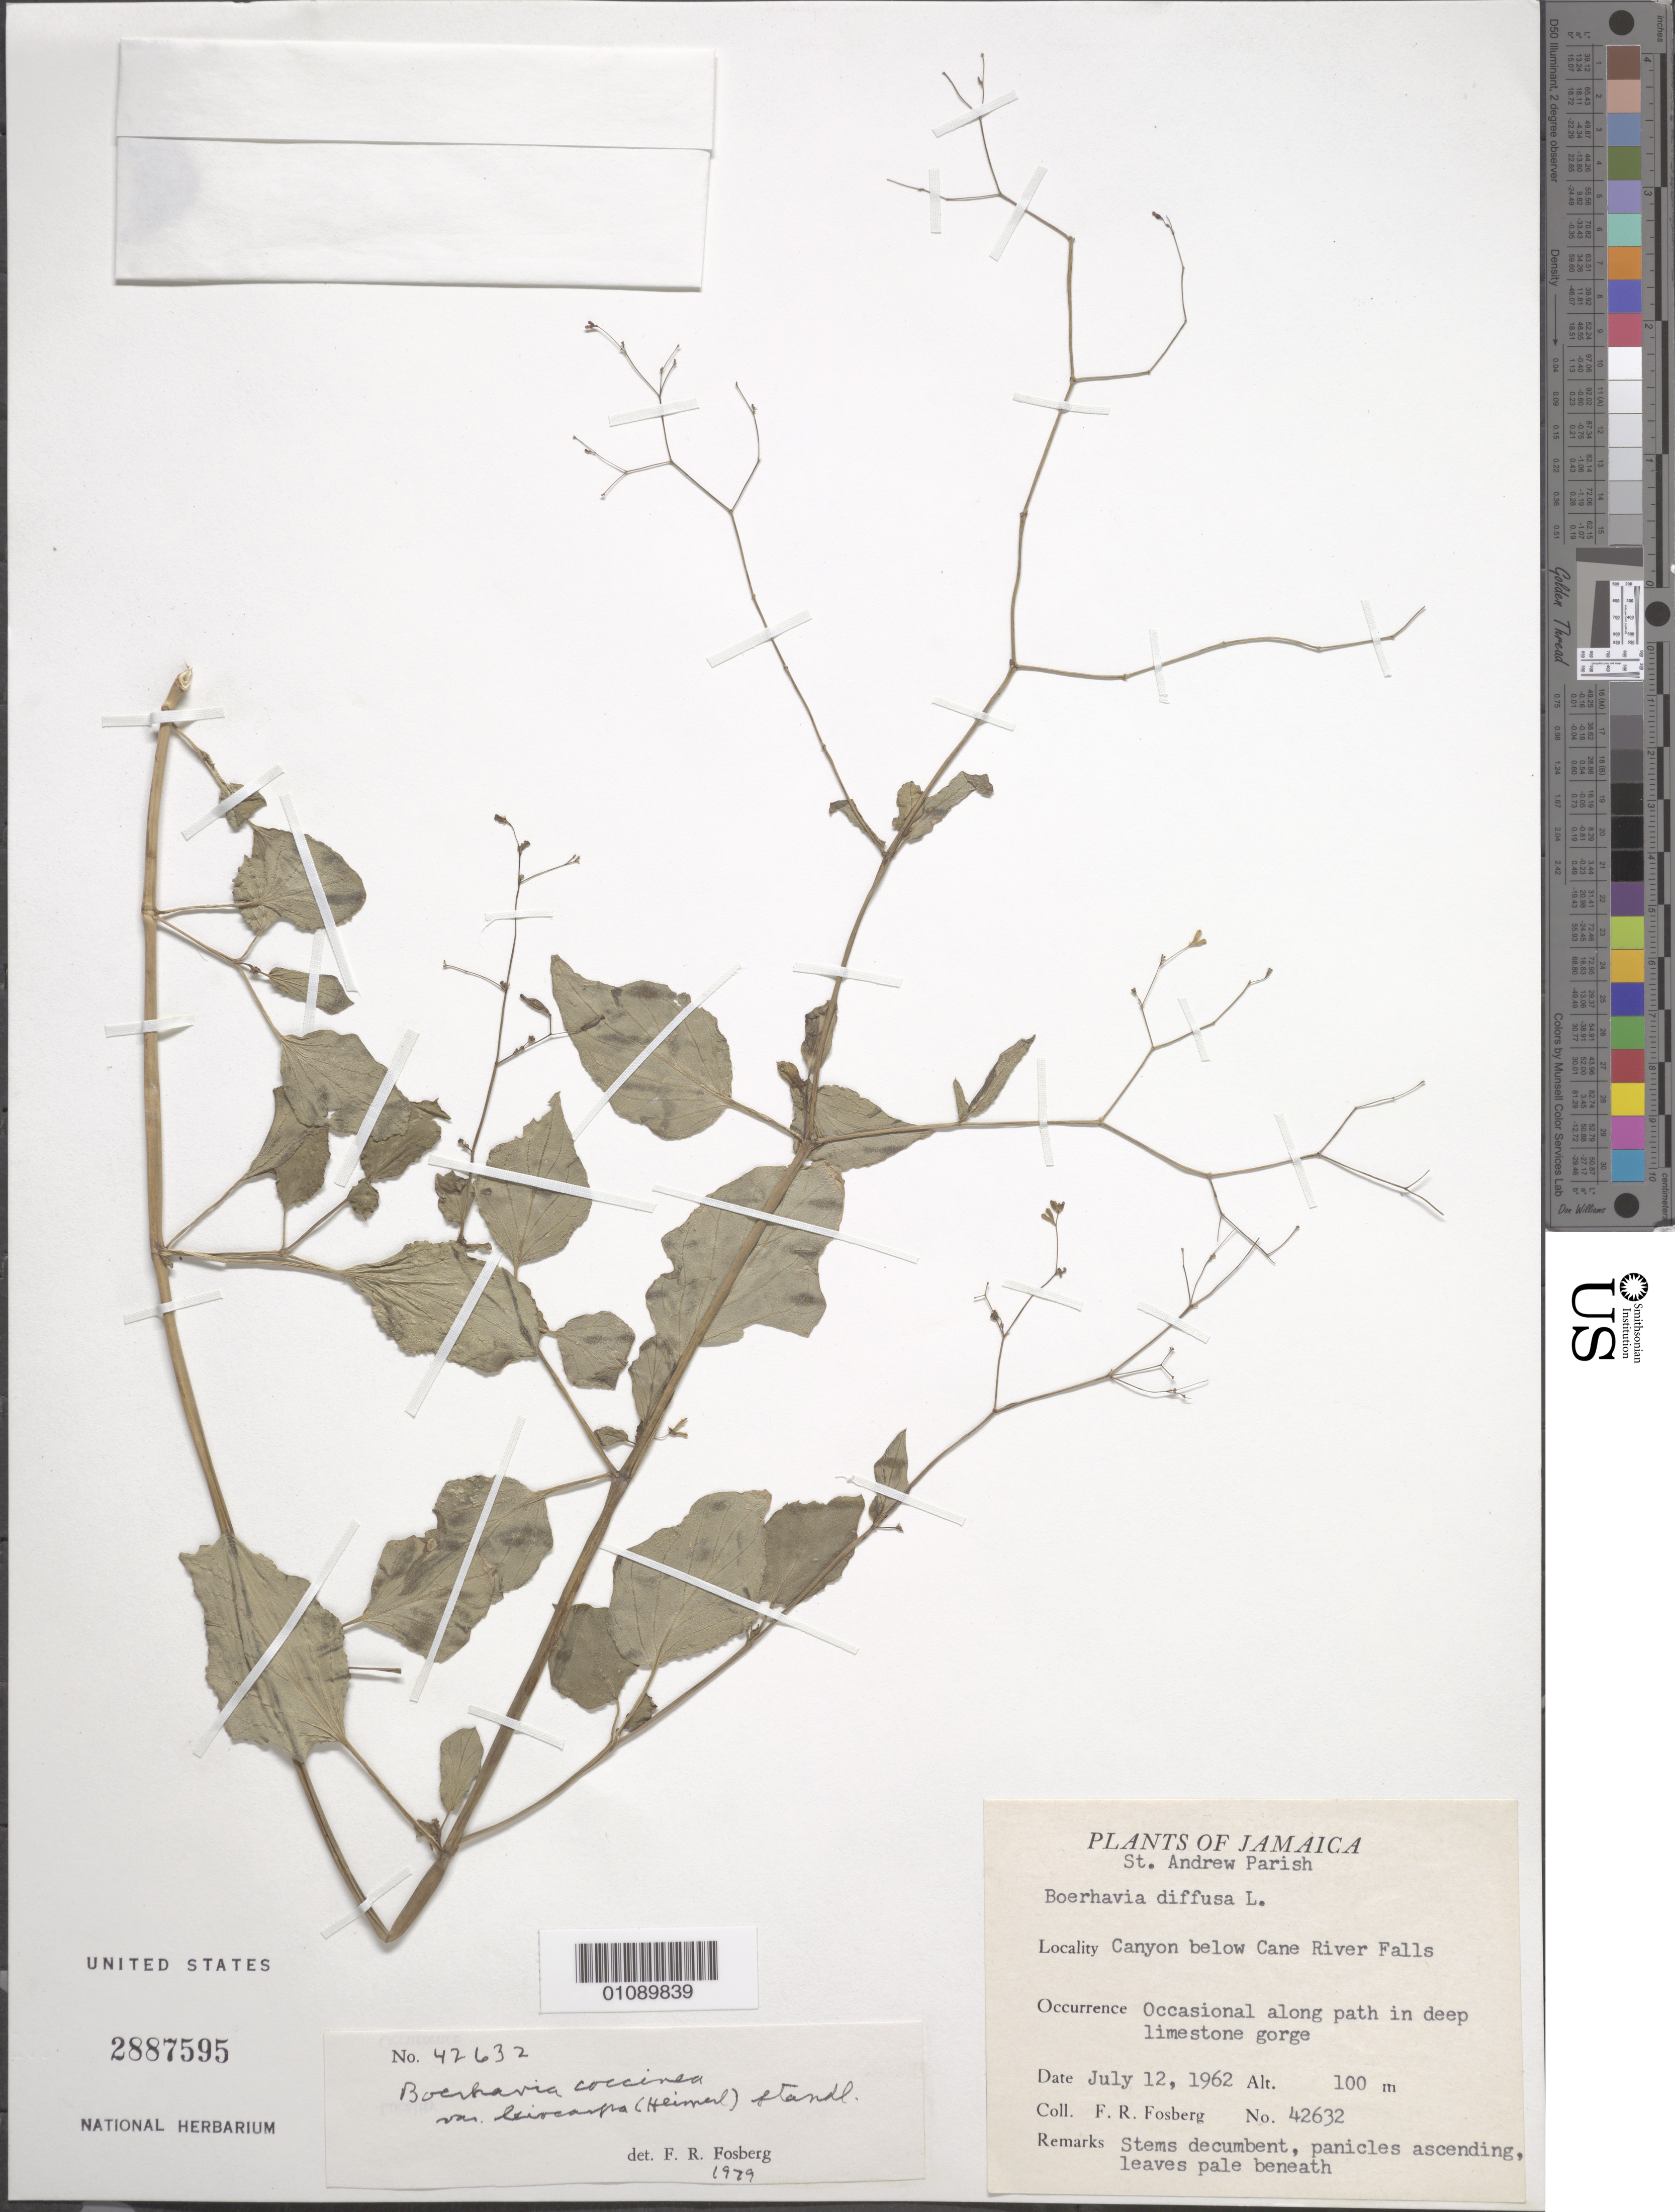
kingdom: Plantae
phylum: Tracheophyta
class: Magnoliopsida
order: Caryophyllales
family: Nyctaginaceae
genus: Boerhavia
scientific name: Boerhavia coccinea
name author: Mill.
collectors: F. R. Fosberg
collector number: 42632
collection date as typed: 12 Jul 1962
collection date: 1962-07-12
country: Jamaica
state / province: Saint Andrew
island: Jamaica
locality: Canyon below Cane River Falls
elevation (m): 100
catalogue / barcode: US 2887595